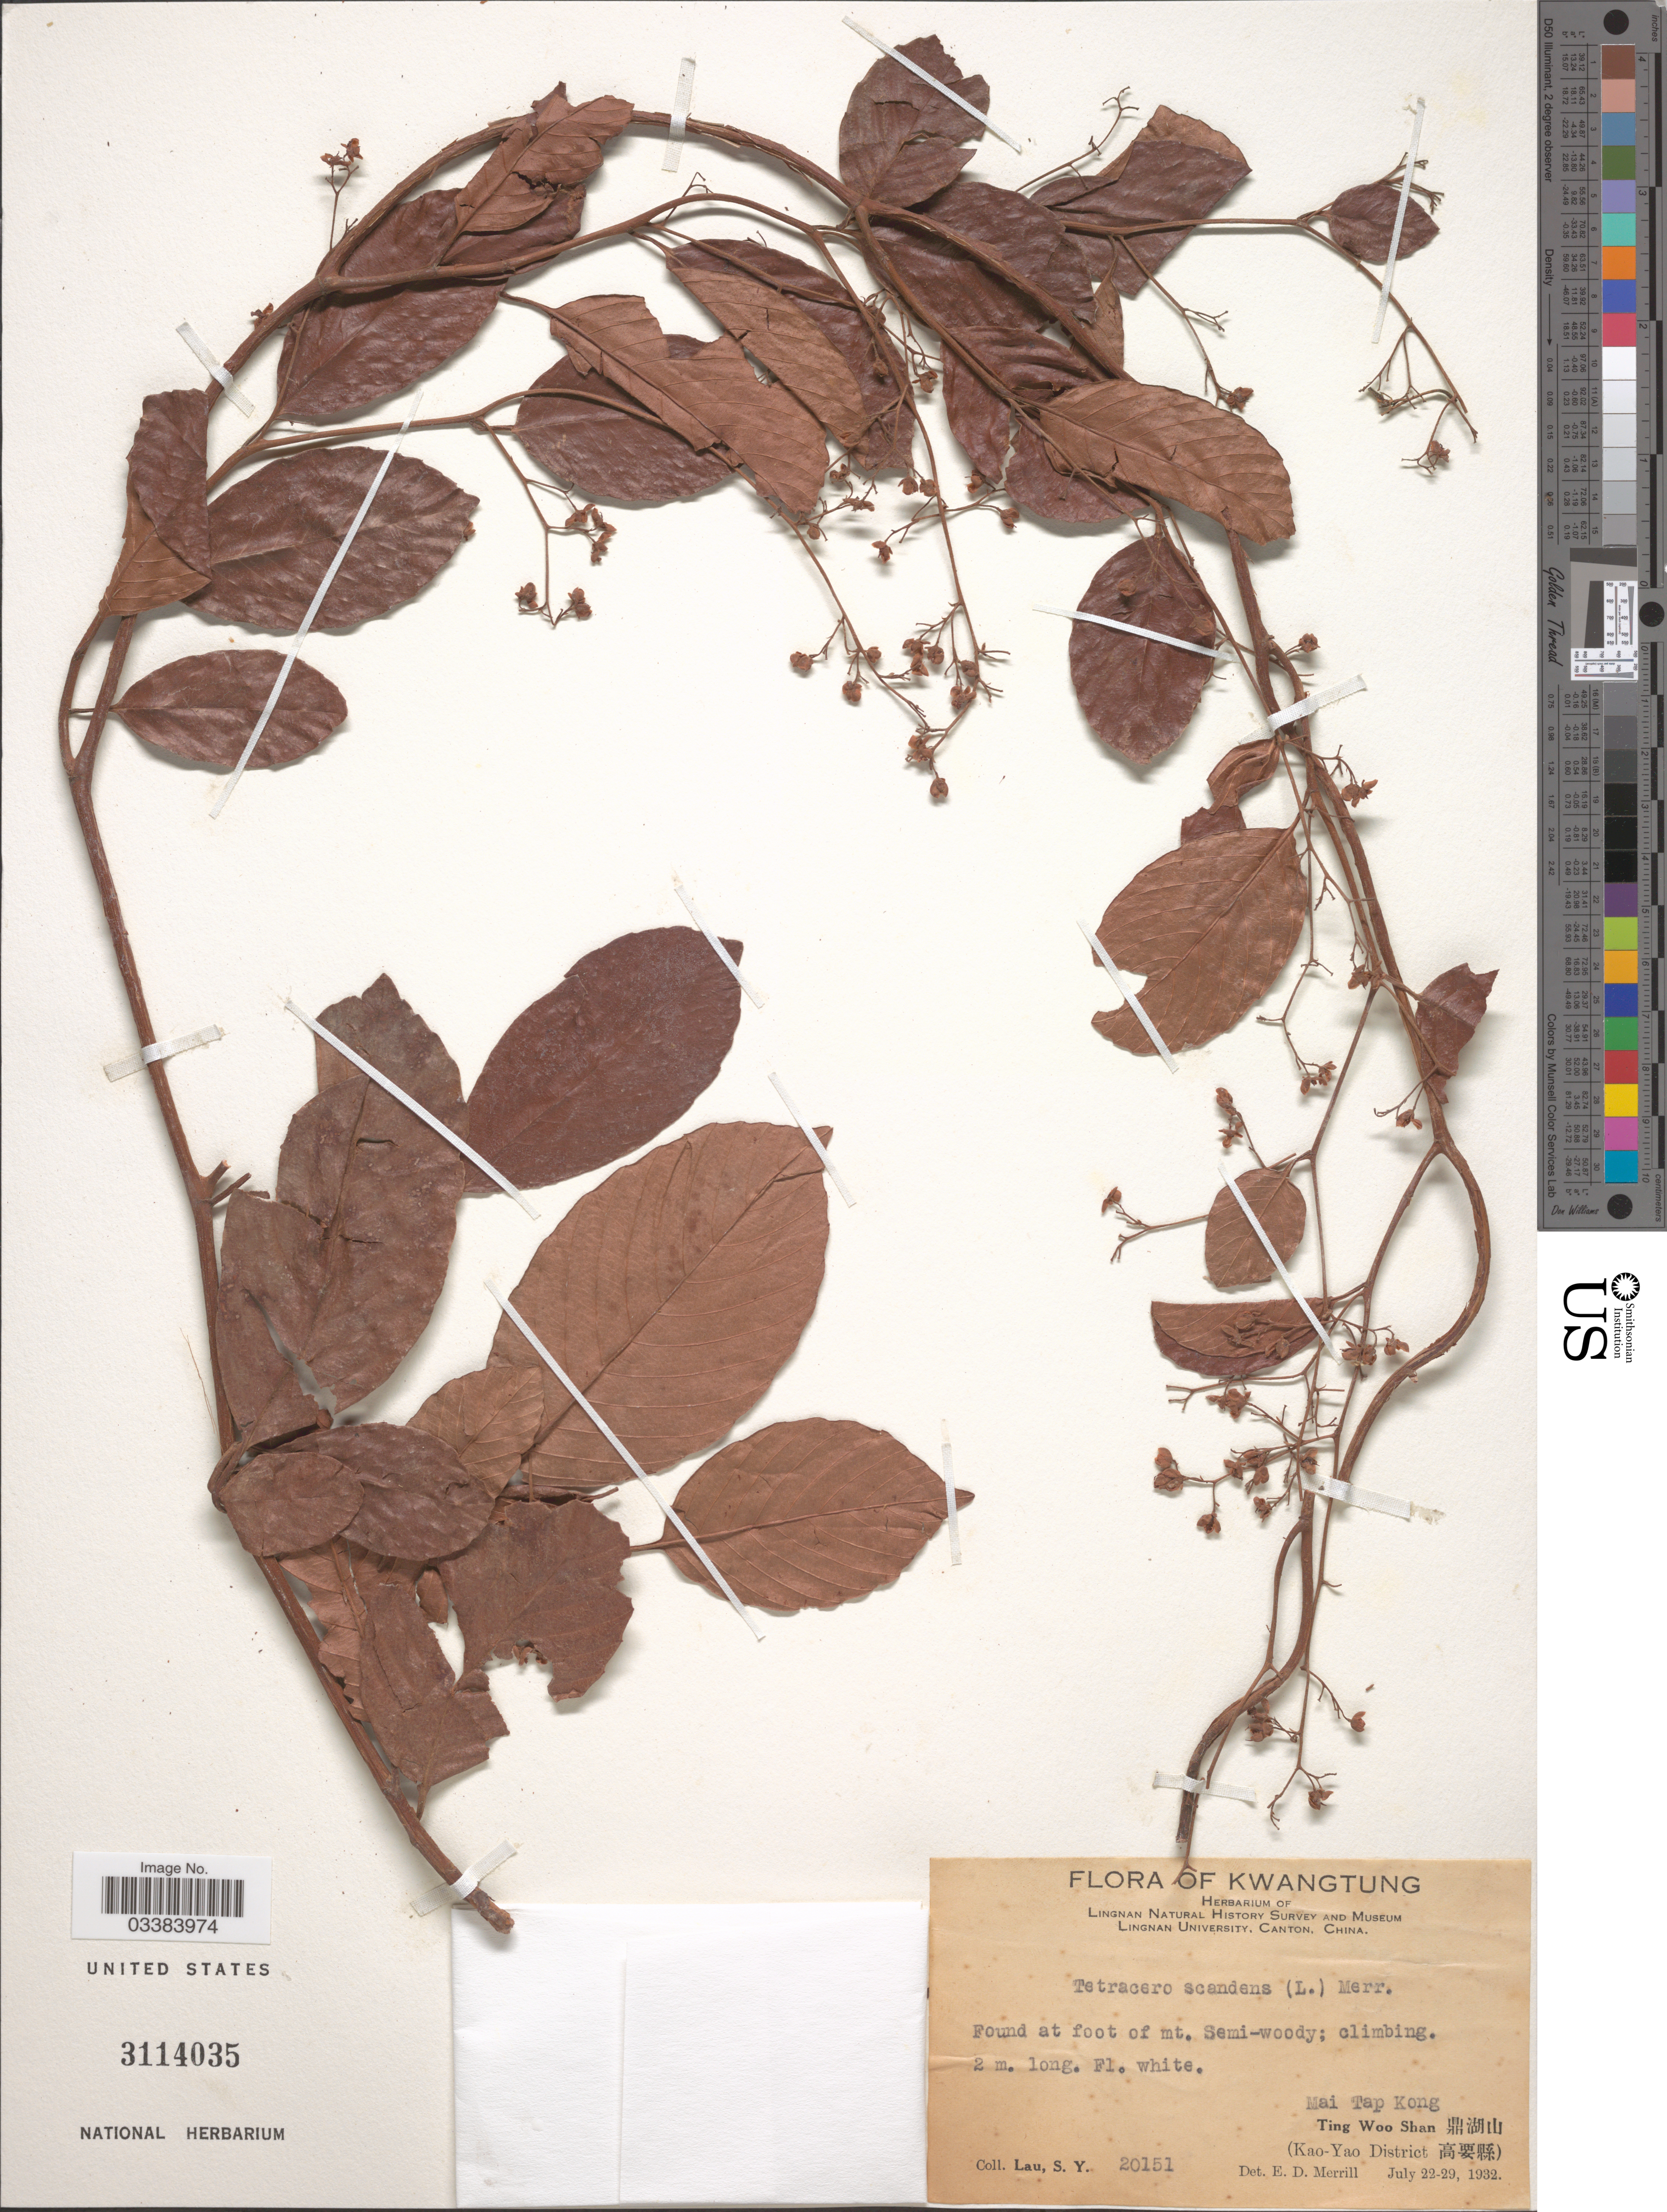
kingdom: Plantae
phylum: Tracheophyta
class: Magnoliopsida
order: Dilleniales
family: Dilleniaceae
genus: Tetracera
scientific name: Tetracera scandens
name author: (L.) Merr.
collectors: S. Y. Lau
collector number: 20151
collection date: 1932-07-22/1932-07-29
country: China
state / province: Guangdong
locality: Kwatung.Mai Tap Kong. Ting Woo Shan (Kao-Yao District).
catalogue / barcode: US 3114035